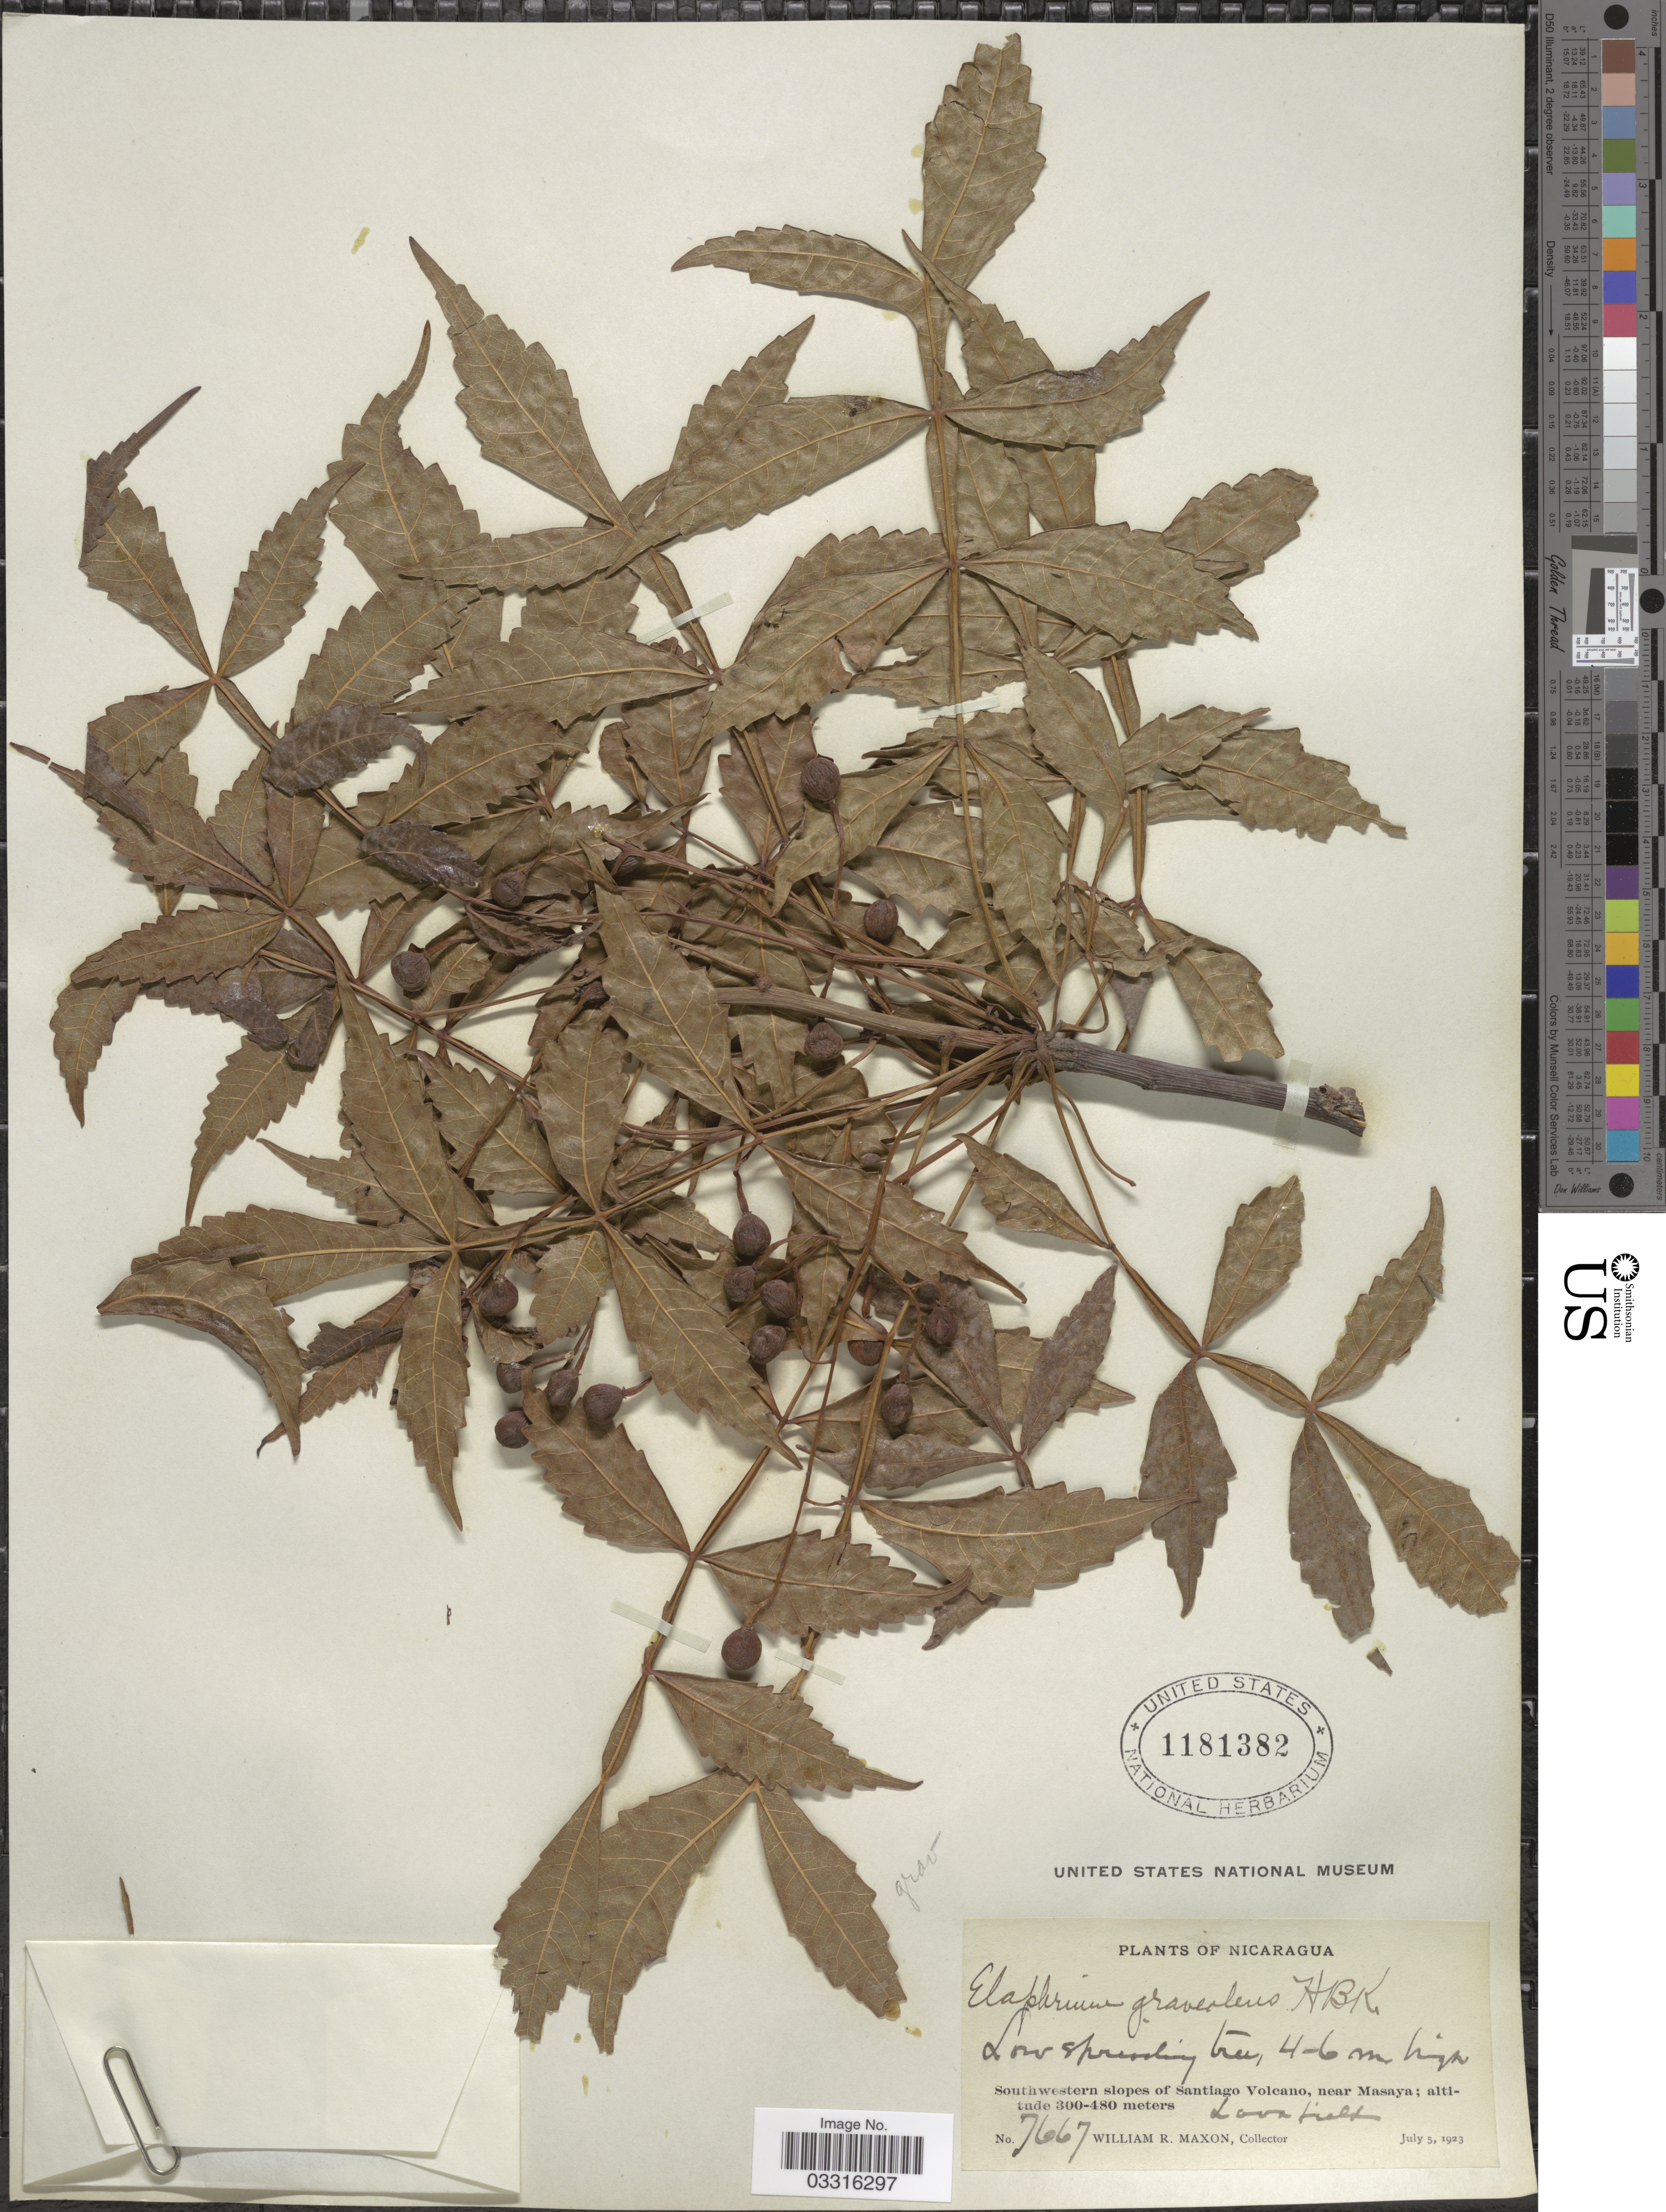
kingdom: Plantae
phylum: Tracheophyta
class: Magnoliopsida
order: Sapindales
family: Burseraceae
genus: Bursera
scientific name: Bursera graveolens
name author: (Kunth) Triana & Planch.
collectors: W. R. Maxon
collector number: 7667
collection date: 1923-07-05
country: Nicaragua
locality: Southwestern slopes of Santiago Volcano, near Masaya.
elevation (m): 300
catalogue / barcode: US 1181382